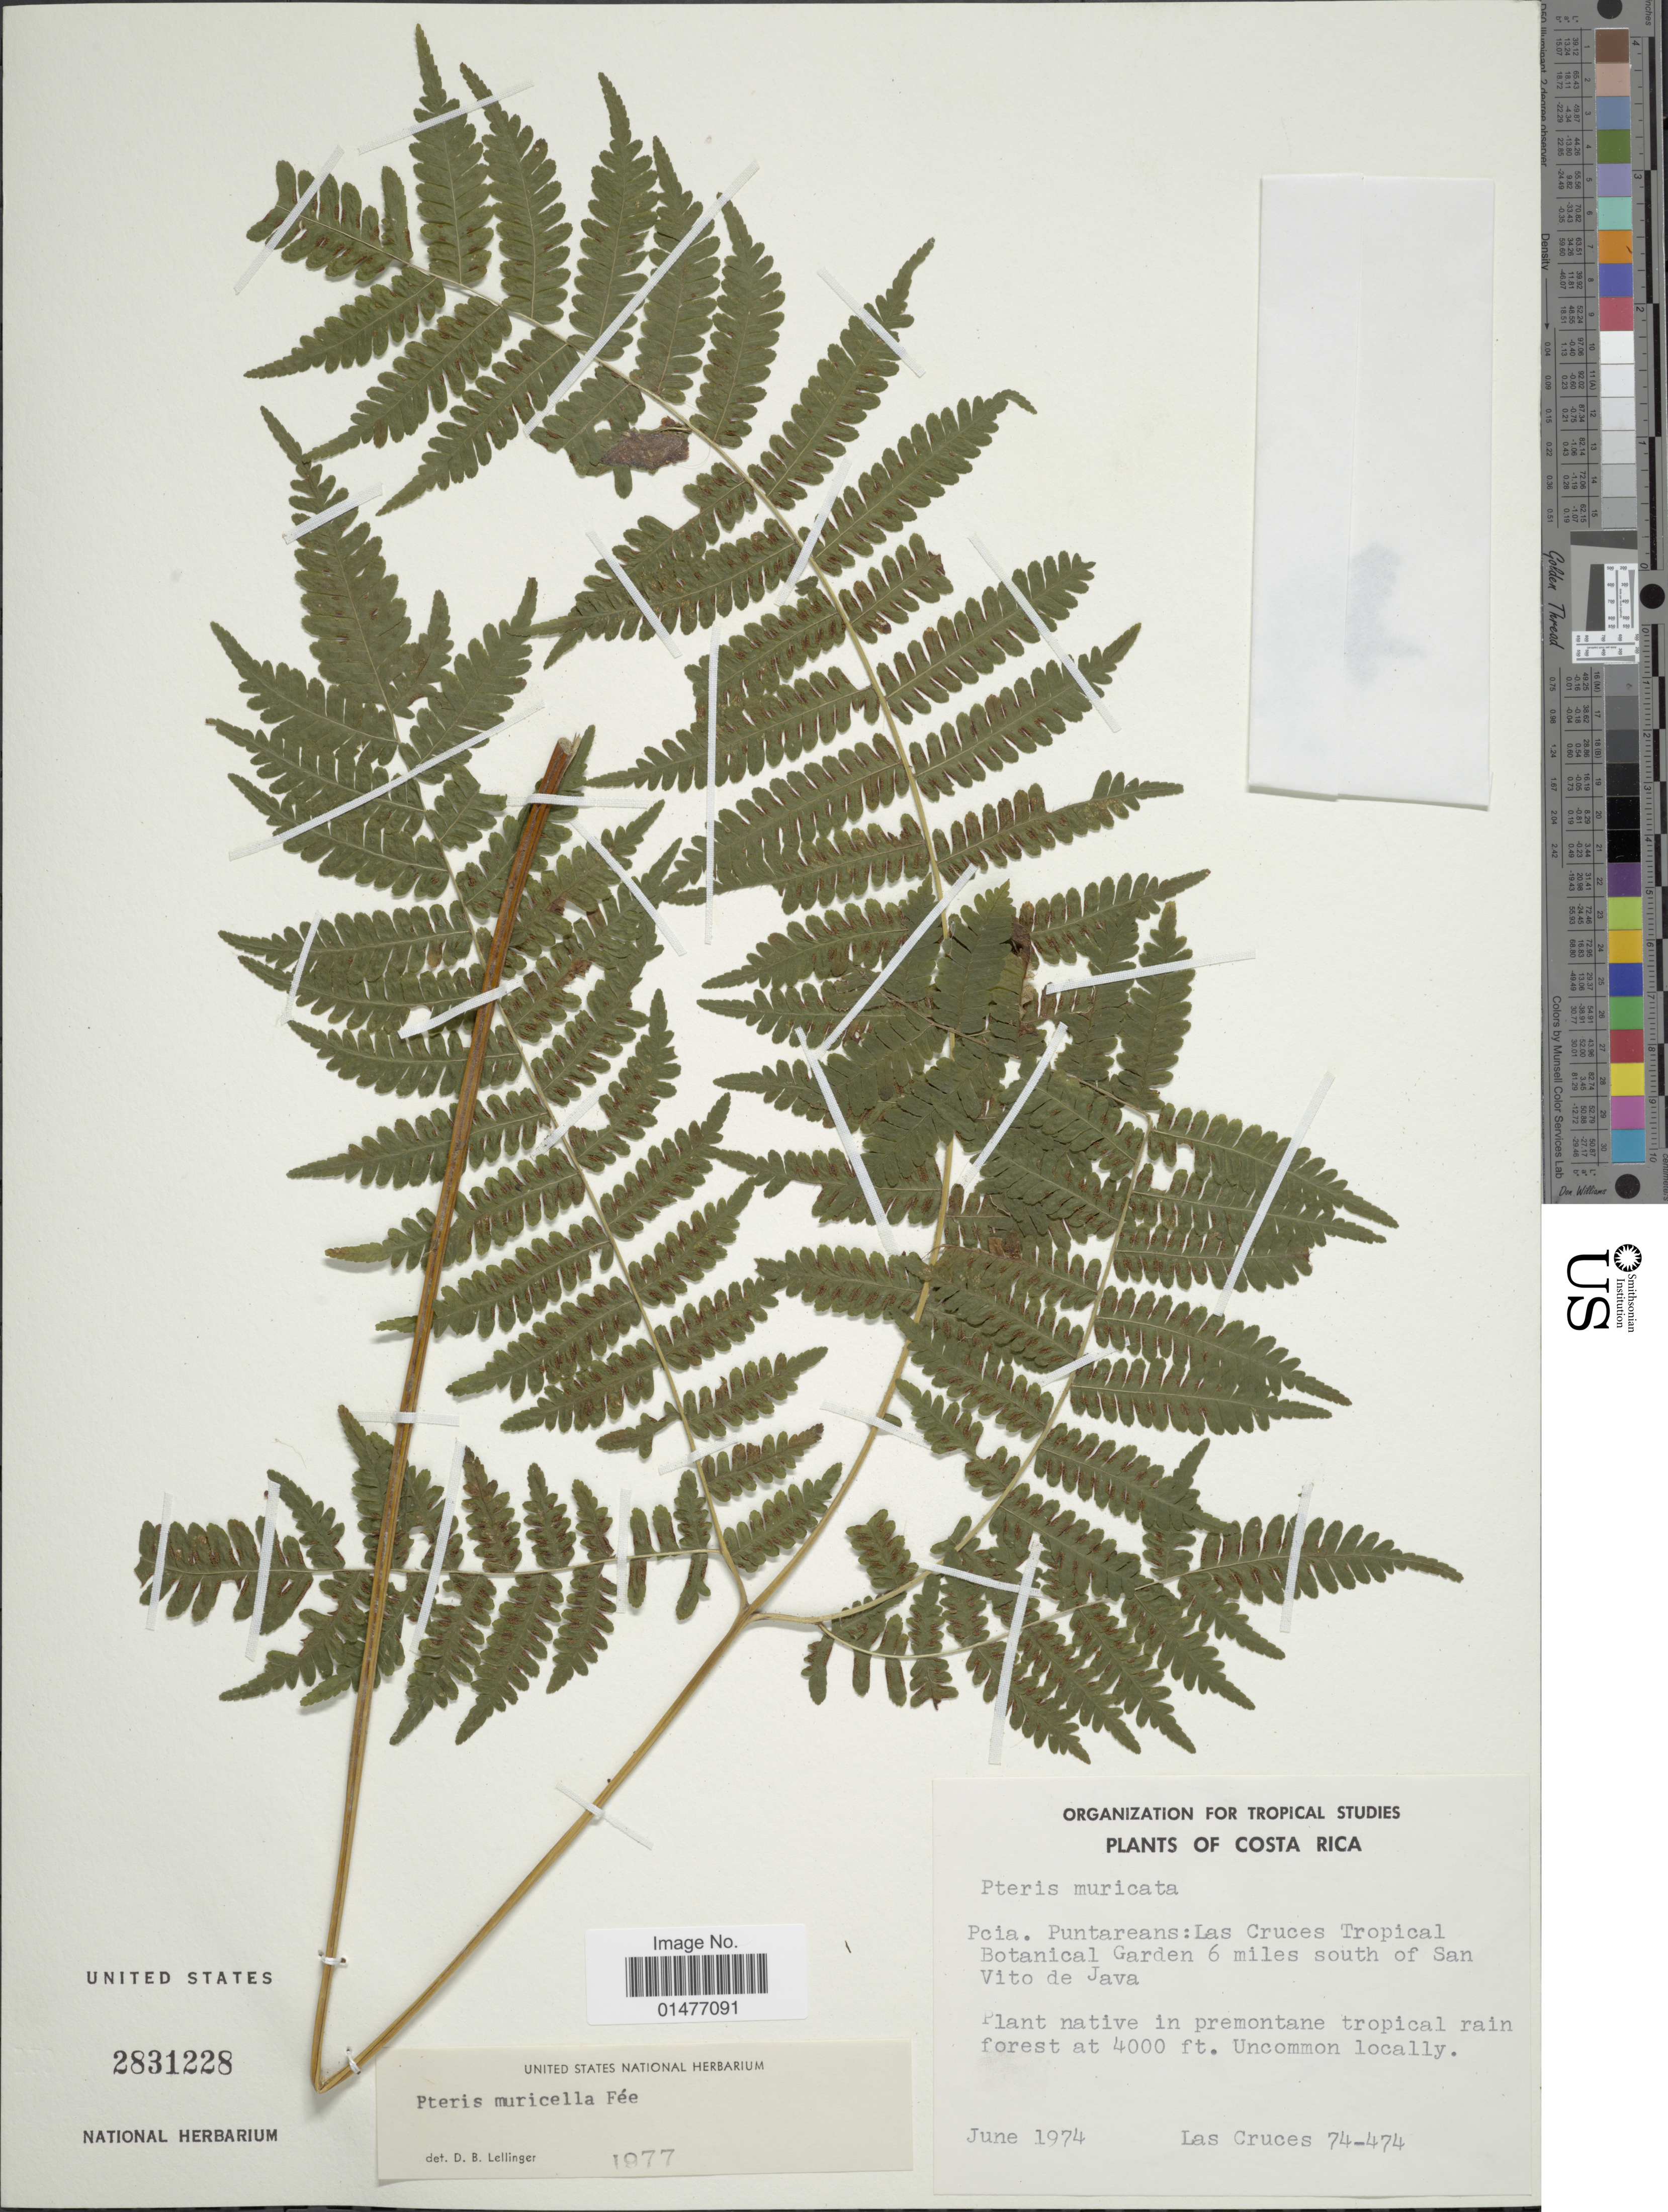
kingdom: Plantae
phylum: Tracheophyta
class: Polypodiopsida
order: Polypodiales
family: Pteridaceae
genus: Pteris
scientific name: Pteris muricella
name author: Fée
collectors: Las Cruces Botanical Garden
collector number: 74-474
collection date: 1974-06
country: Costa Rica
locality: Pcia. Puntareans; Las Cruces Tropical Botanical Garden 6 miles south of San Vito de Java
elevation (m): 1219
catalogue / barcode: US 2831228